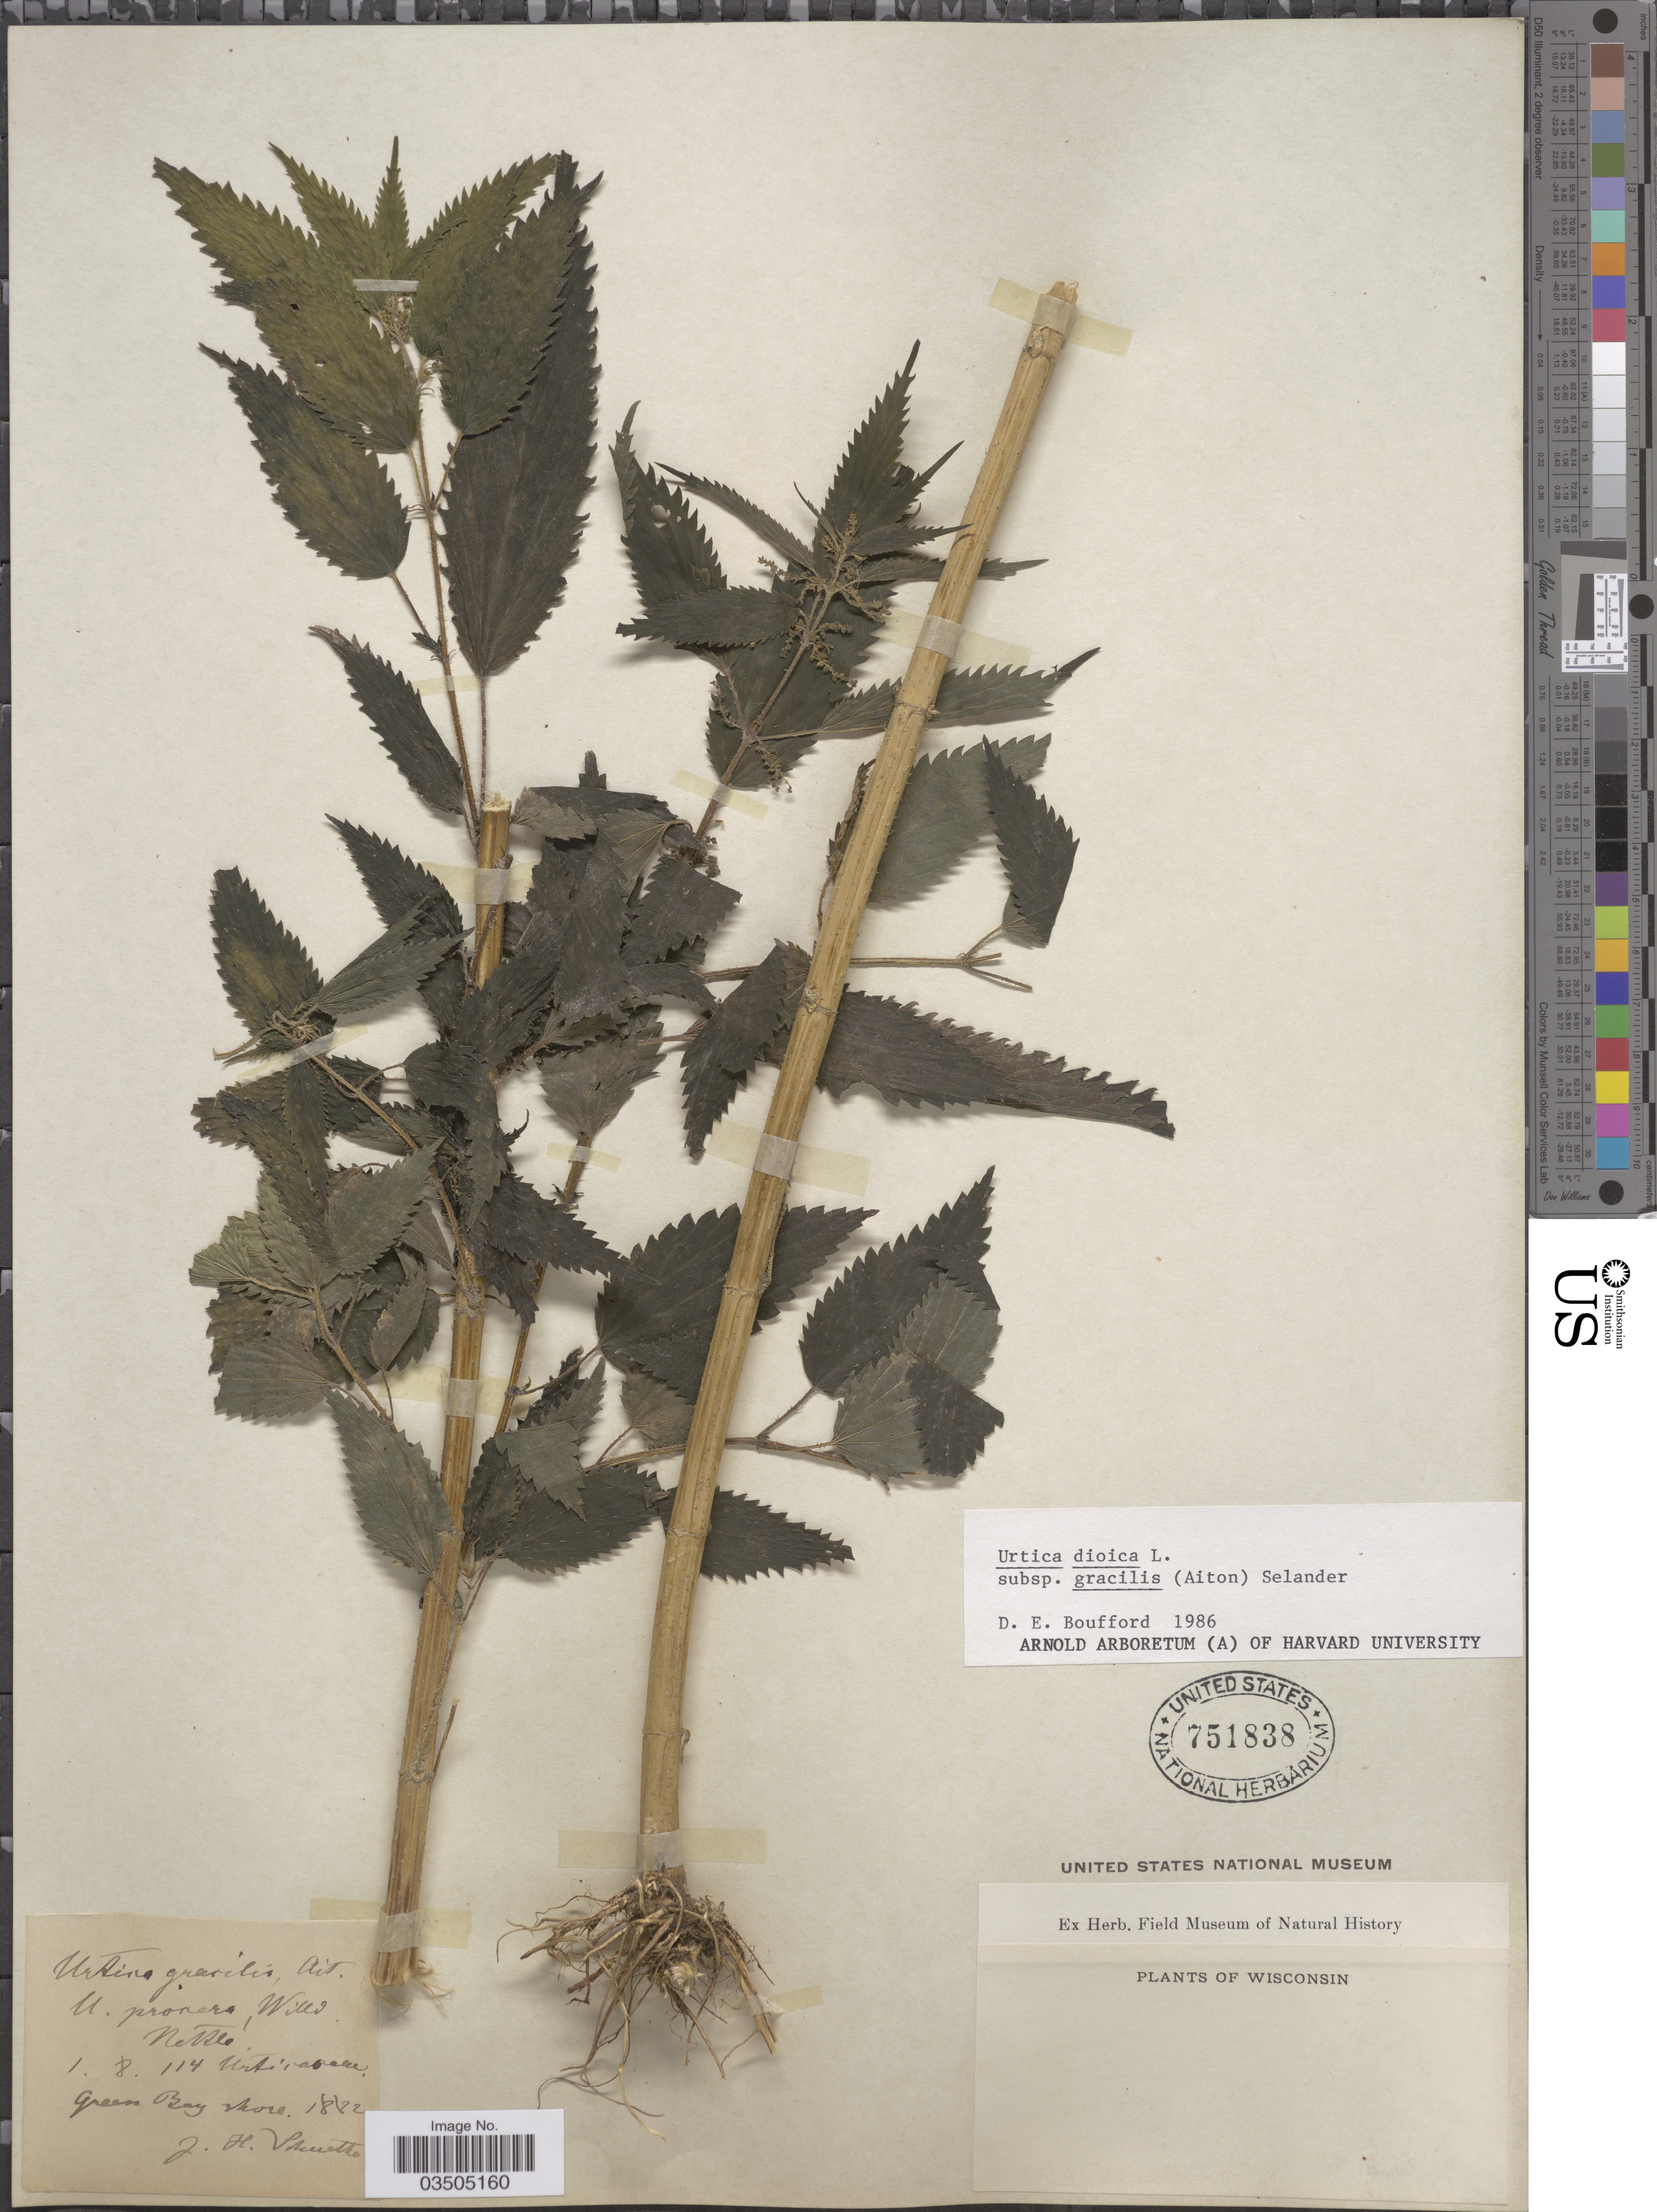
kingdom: Plantae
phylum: Tracheophyta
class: Magnoliopsida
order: Rosales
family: Urticaceae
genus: Urtica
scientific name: Urtica dioica subsp. gracilis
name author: L.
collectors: J. H. Schuette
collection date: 1882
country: United States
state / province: Wisconsin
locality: Green Bay shore.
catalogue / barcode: US 751838